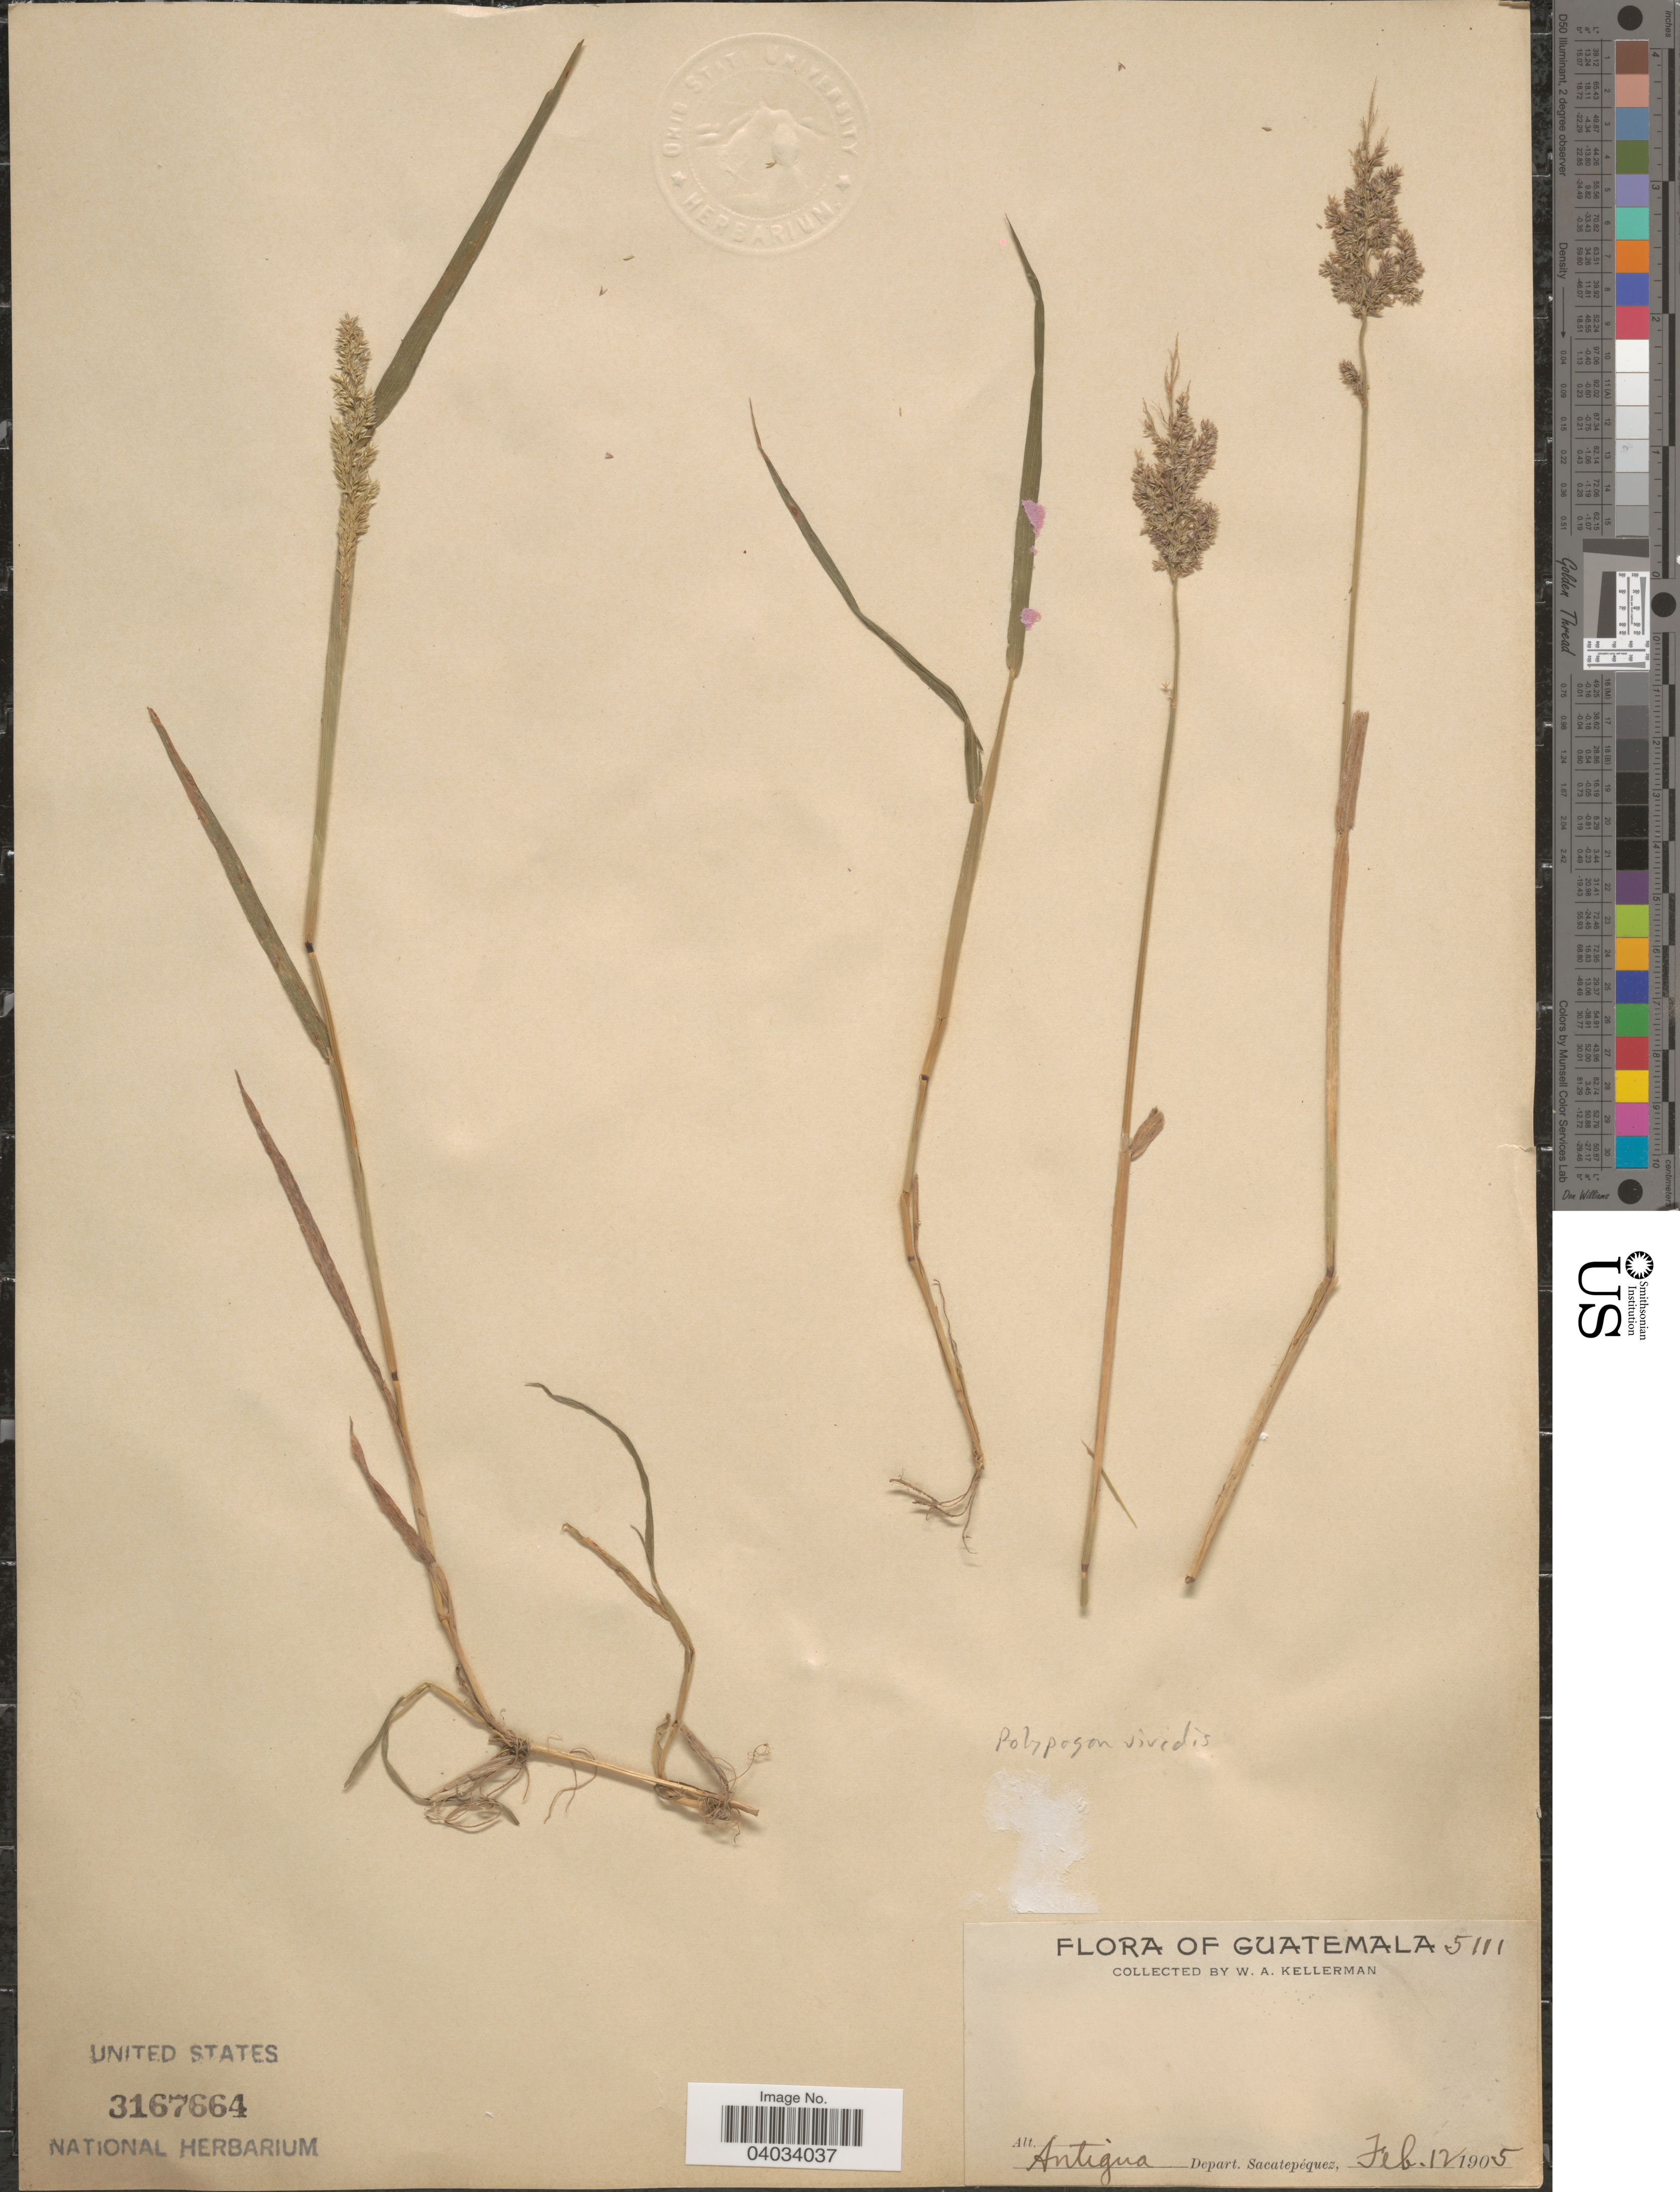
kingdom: Plantae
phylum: Tracheophyta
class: Liliopsida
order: Poales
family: Poaceae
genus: Polypogon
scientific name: Polypogon viridis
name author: (Gouan) Breistroffer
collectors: W. Kellerman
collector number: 5111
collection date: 1905-02-12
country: Guatemala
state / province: Sacatepequez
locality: Antigua. Depart. Sacatepéquez.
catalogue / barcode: US 3167664